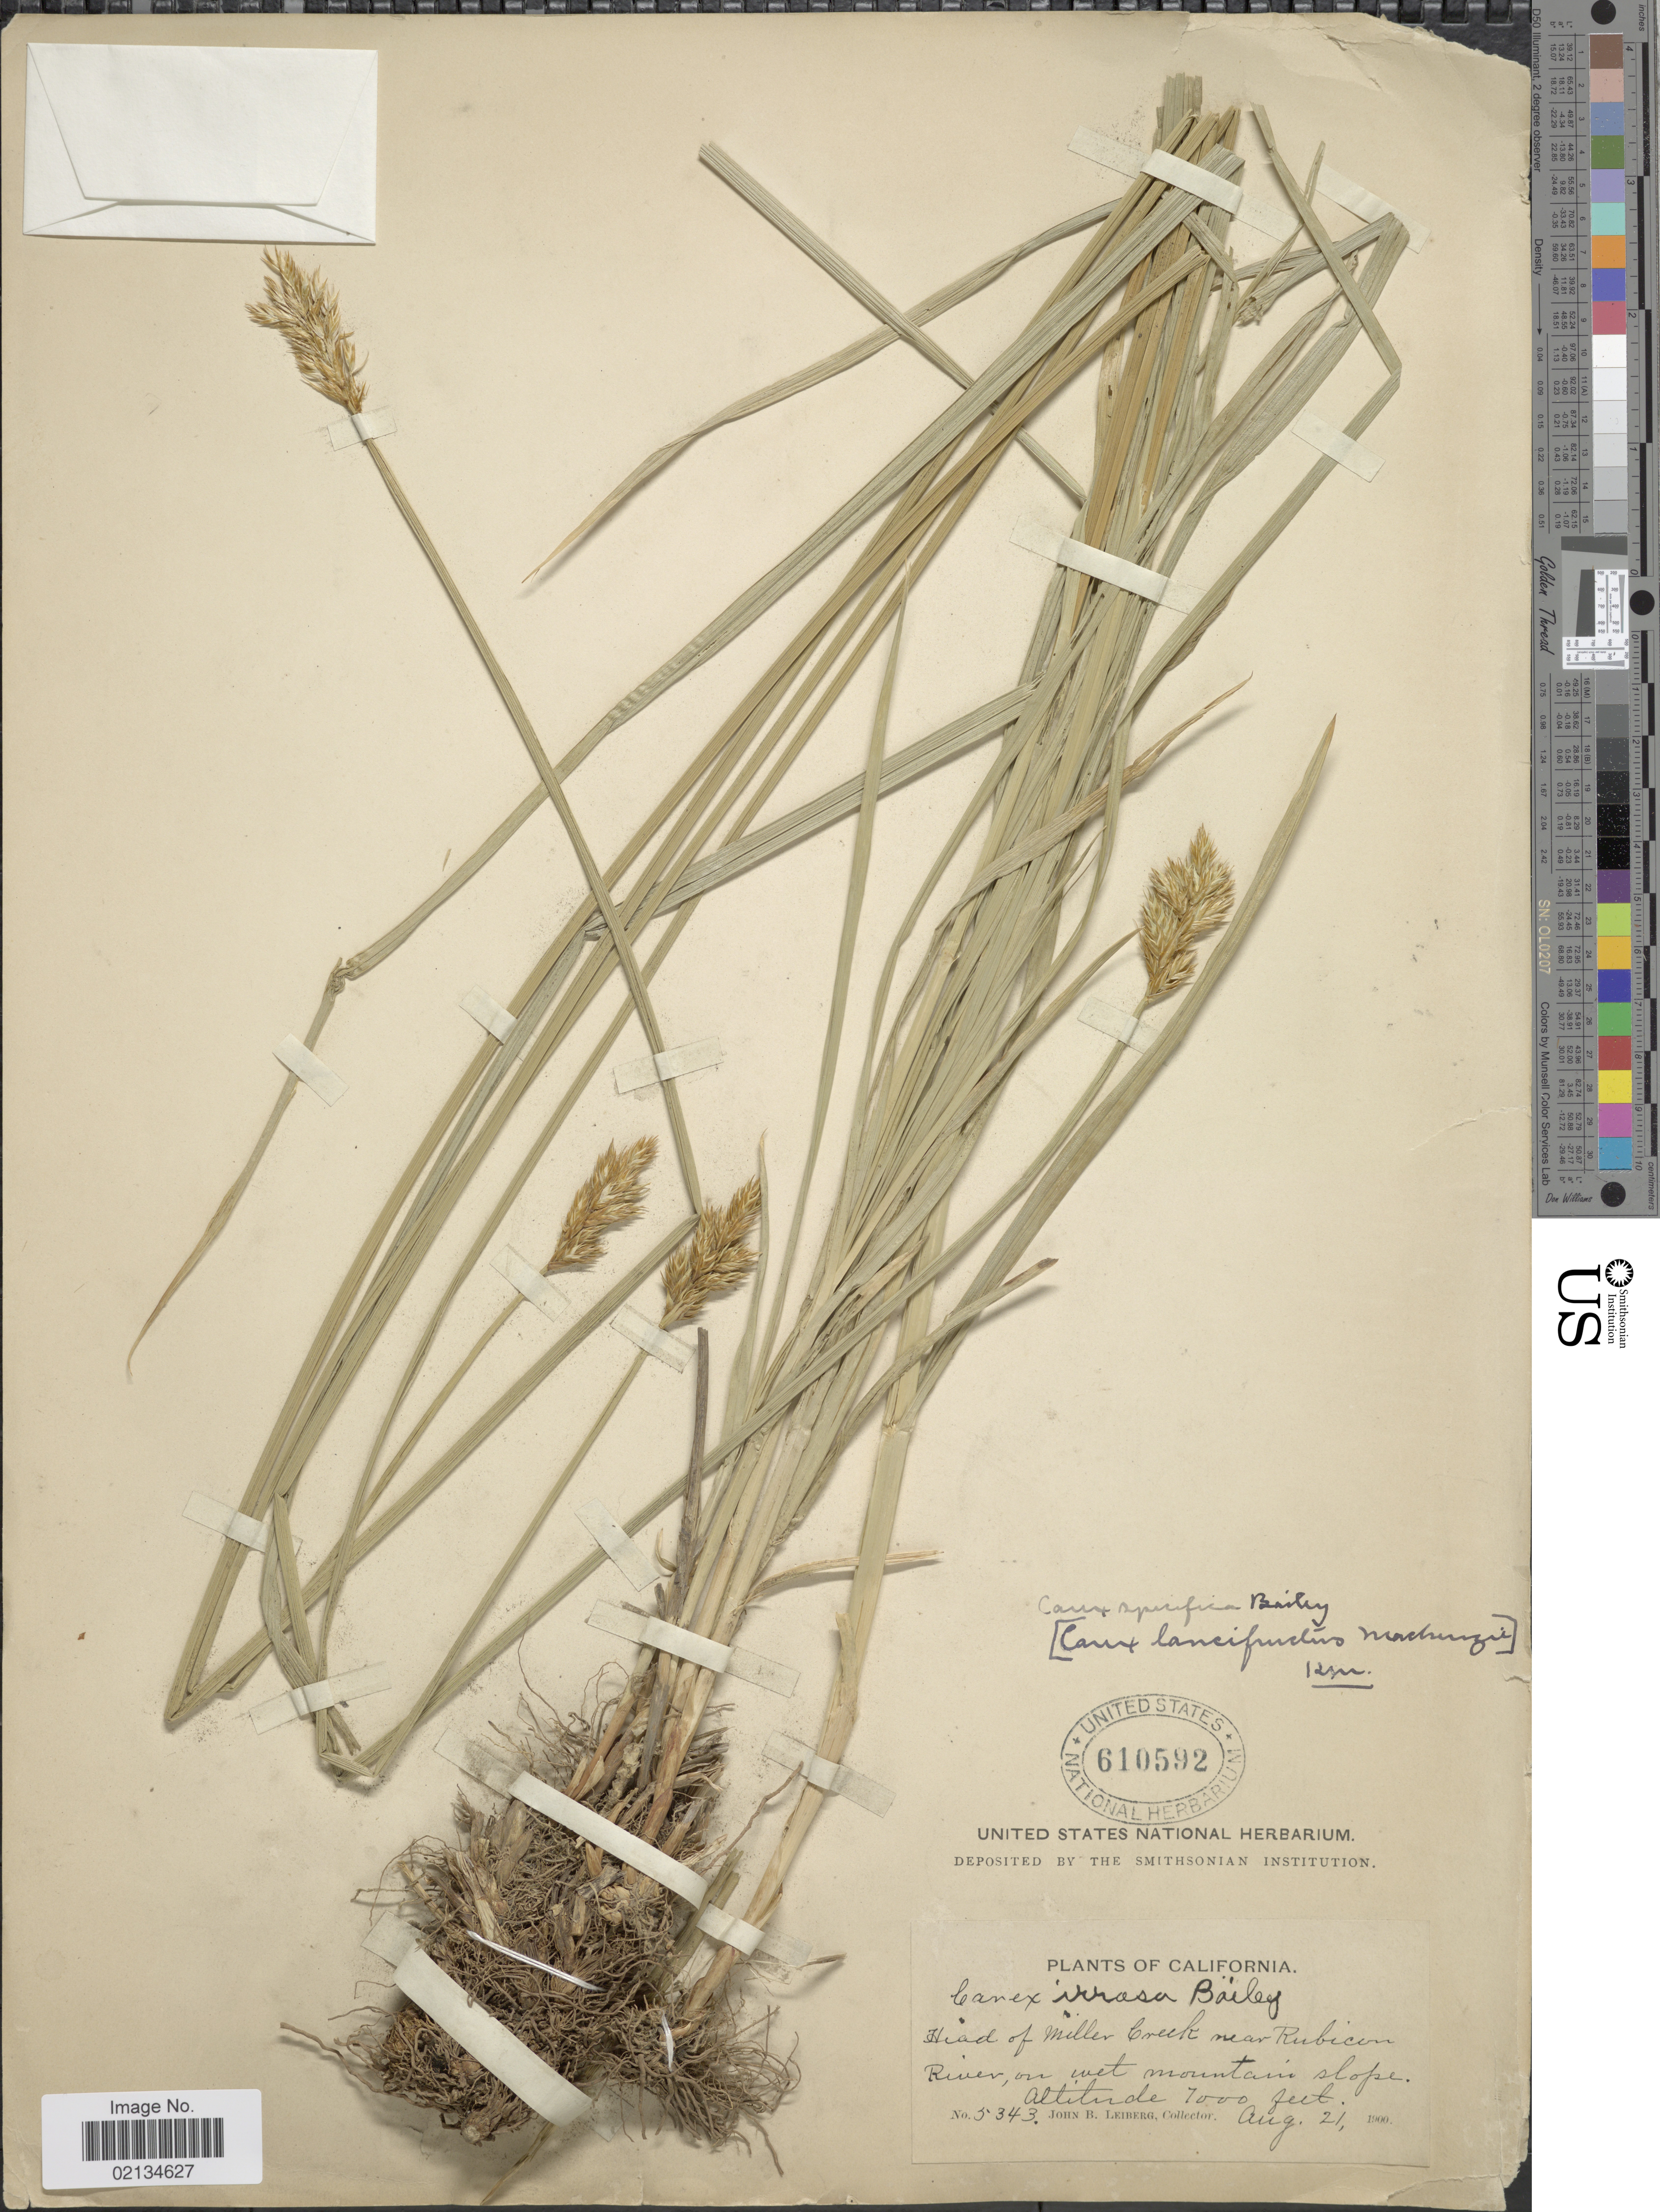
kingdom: Plantae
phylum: Tracheophyta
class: Liliopsida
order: Poales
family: Cyperaceae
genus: Carex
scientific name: Carex specifica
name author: L.H. Bailey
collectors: J. Leiberg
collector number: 5343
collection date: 1900-08-21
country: United States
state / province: California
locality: Head of Miller Creek near Rubicon River, on wet mountain slope.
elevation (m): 2134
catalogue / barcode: US 610592